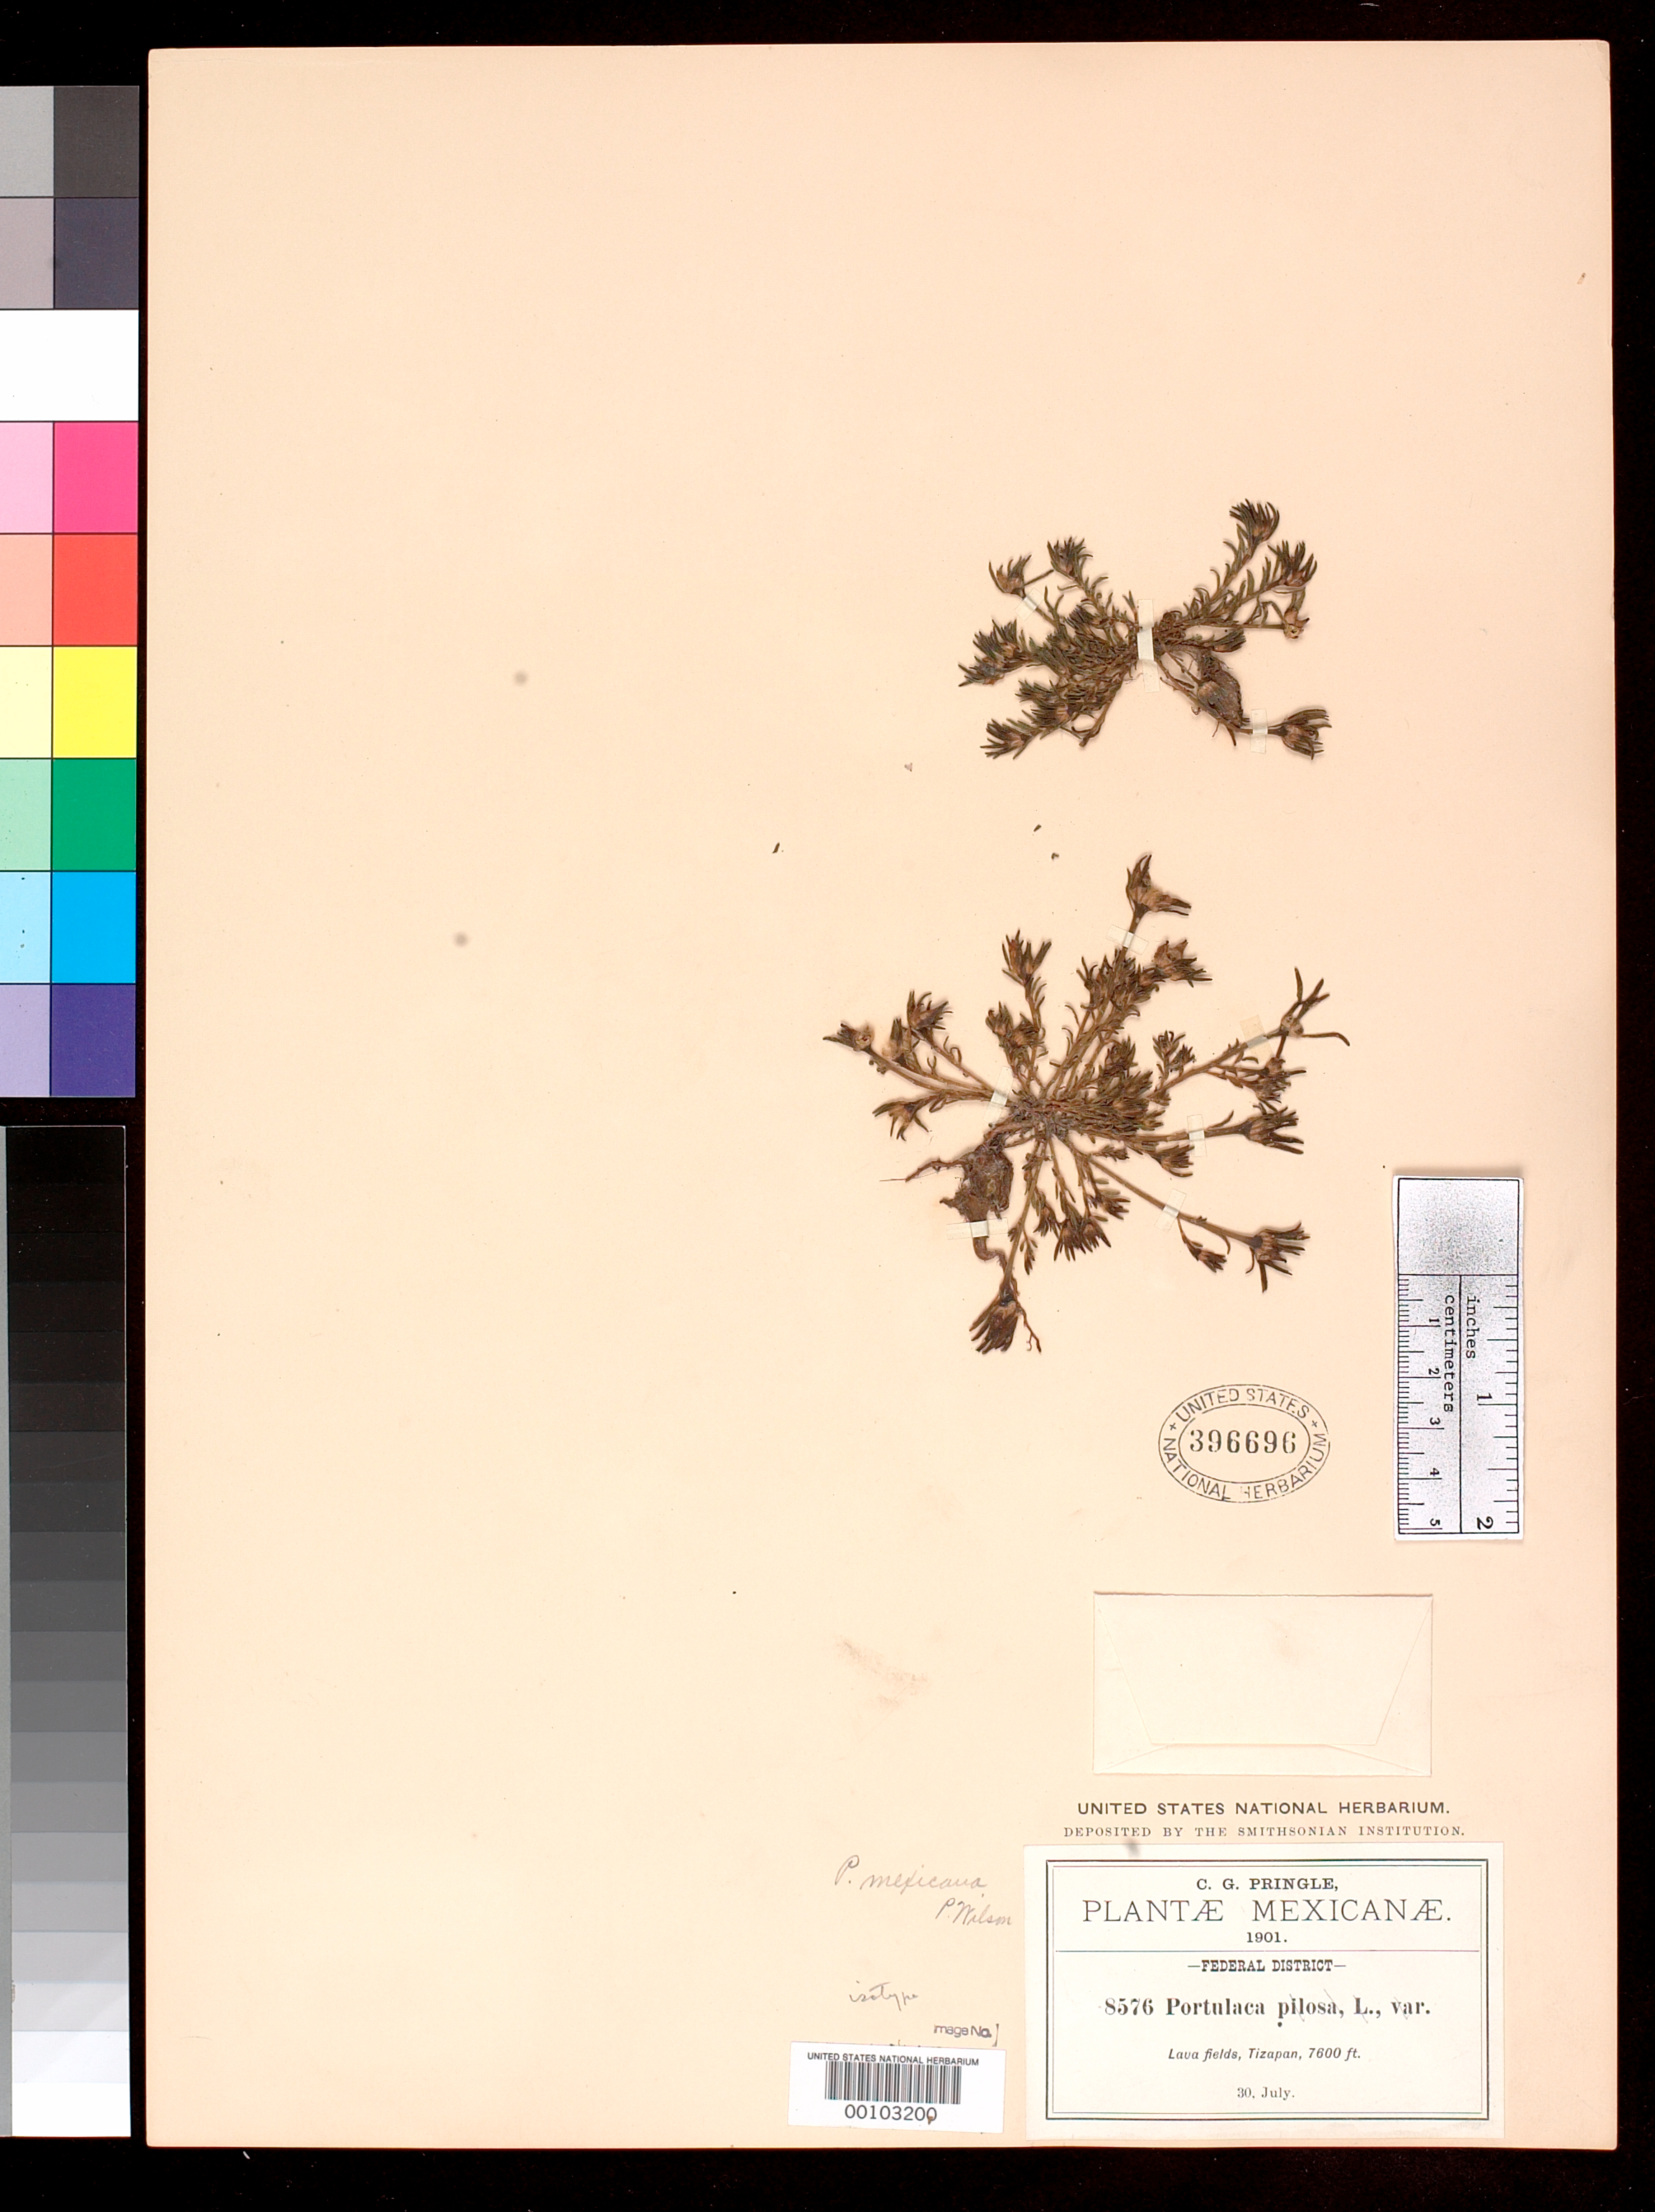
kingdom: Plantae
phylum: Tracheophyta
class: Magnoliopsida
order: Caryophyllales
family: Portulacaceae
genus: Portulaca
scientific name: Portulaca mexicana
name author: P. Wilson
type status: Type Fragment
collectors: C. G. Pringle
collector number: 8576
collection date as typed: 30 Jul 1901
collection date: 1901-07-30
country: Mexico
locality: E of Monserrat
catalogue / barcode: US 396696